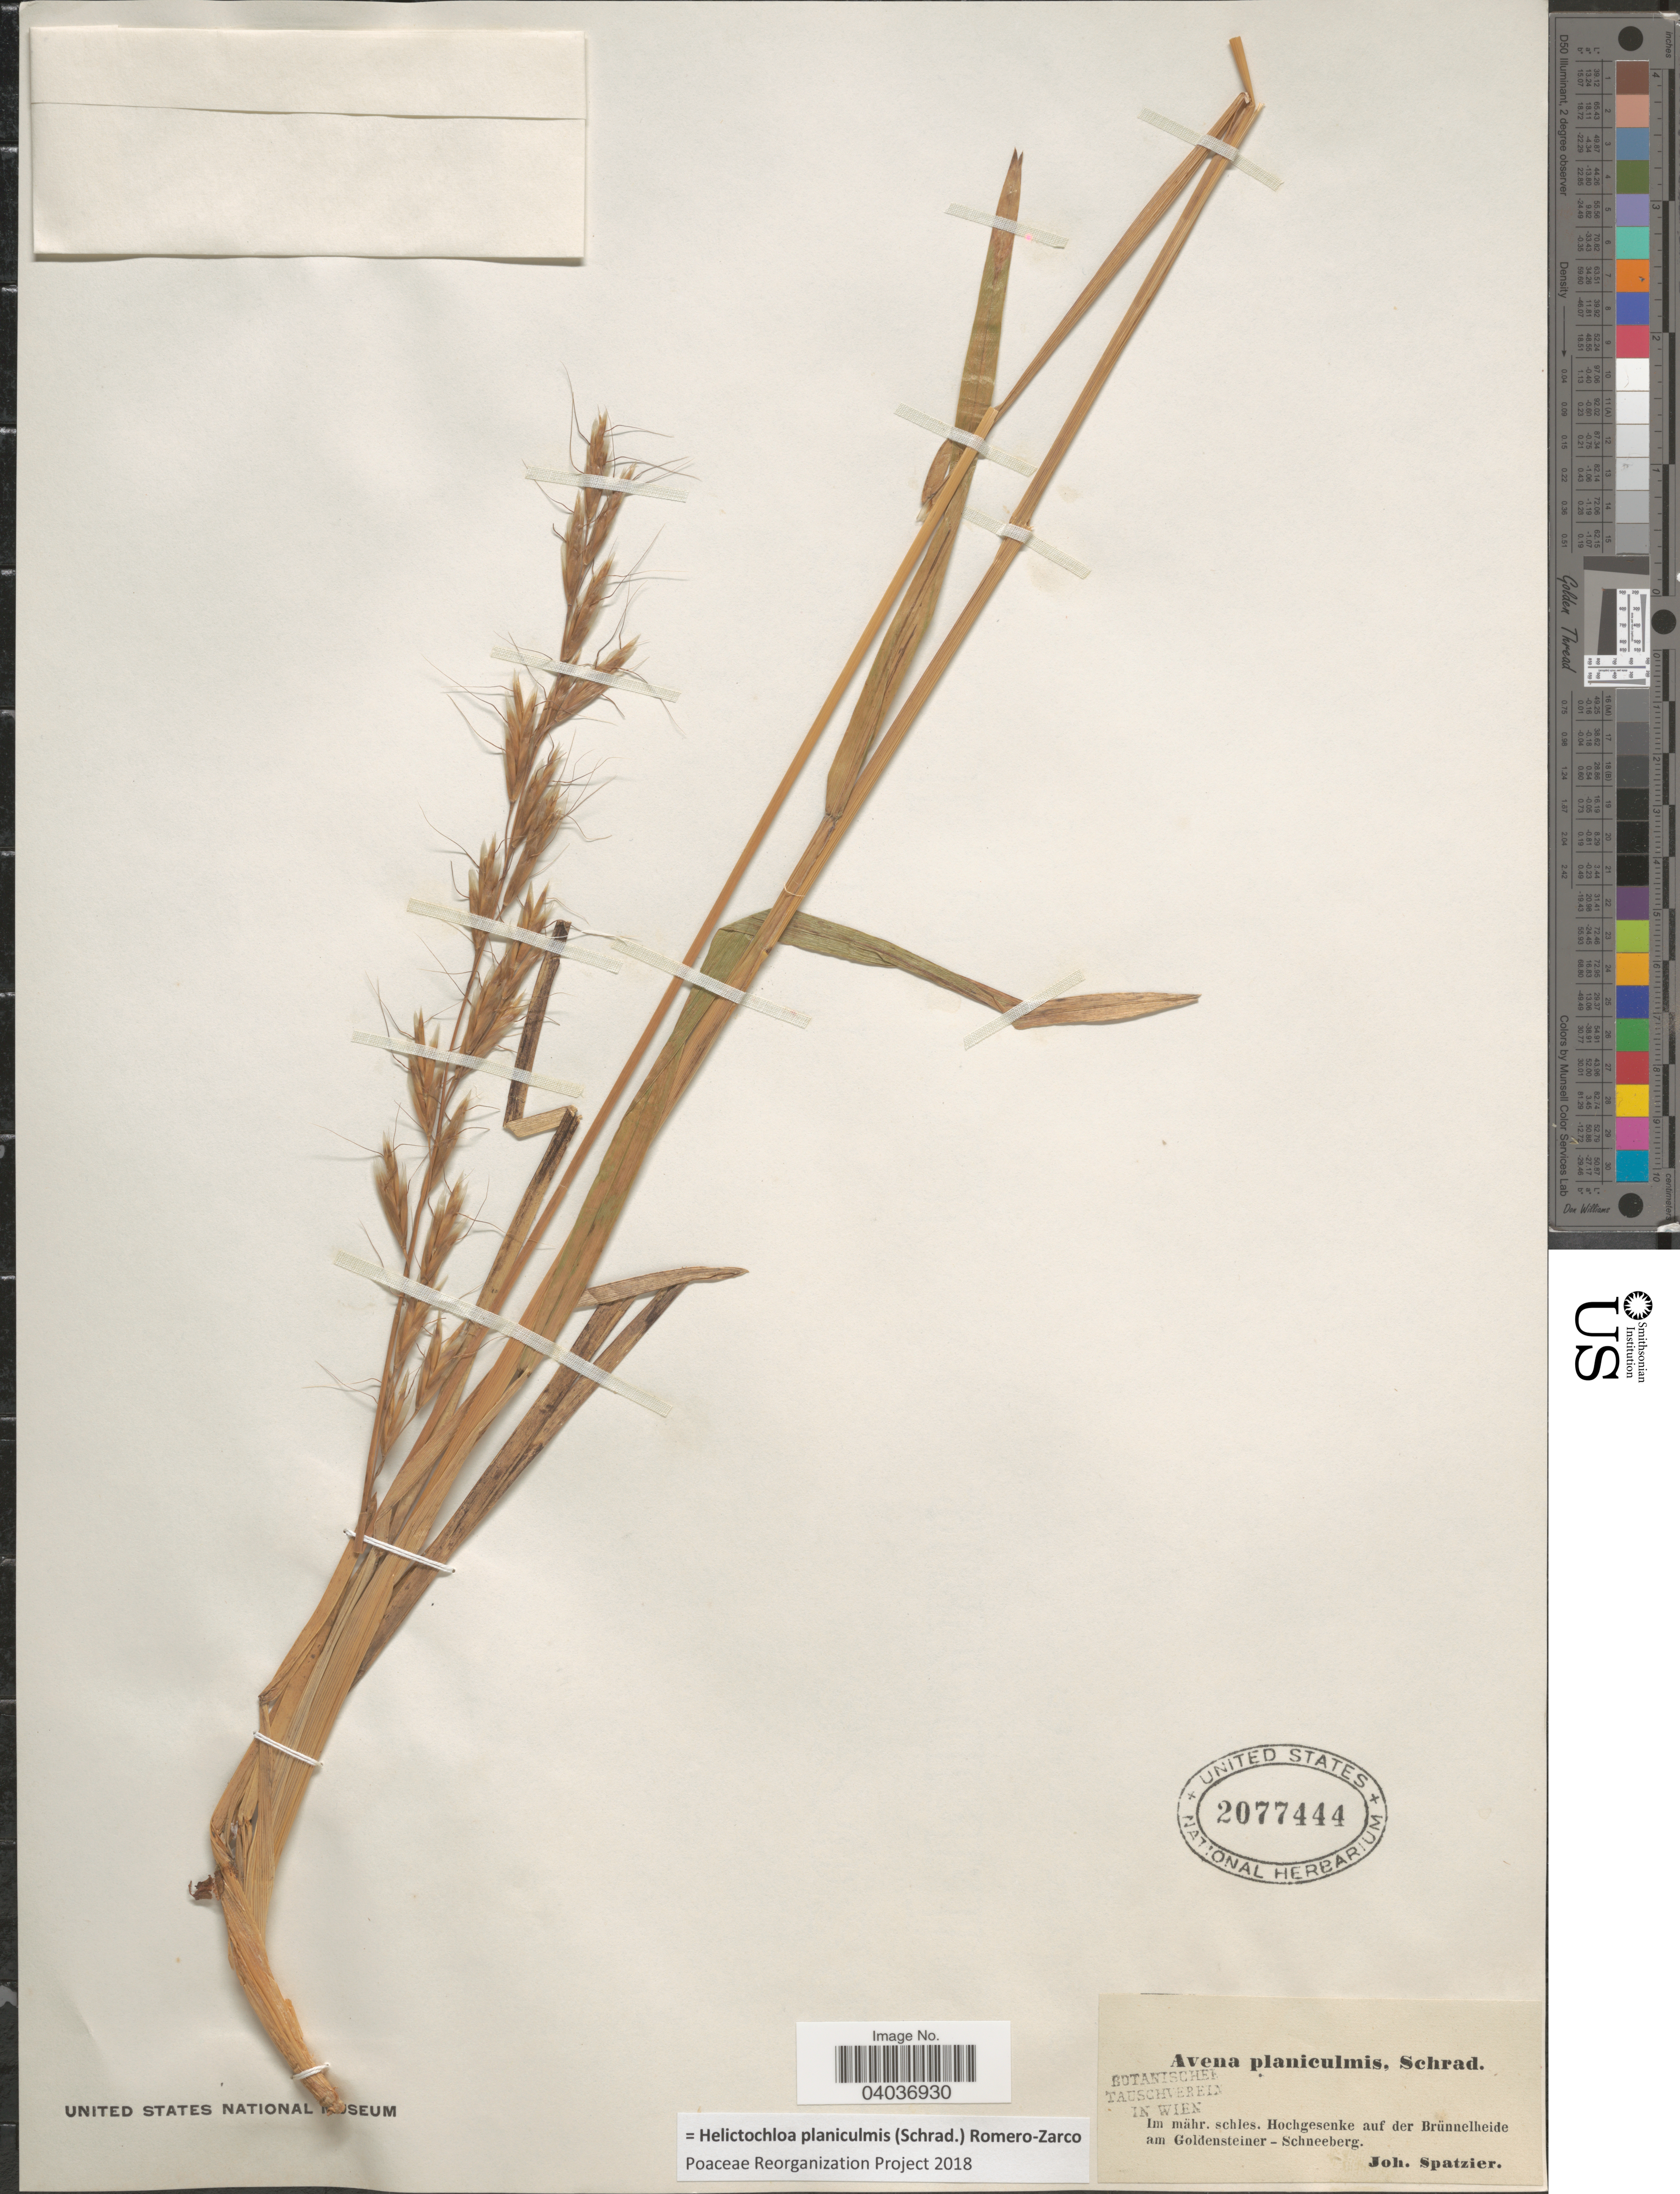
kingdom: Plantae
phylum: Tracheophyta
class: Liliopsida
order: Poales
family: Poaceae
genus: Helictochloa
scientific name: Helictochloa planiculmis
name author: (Schrad.) Romero Zarco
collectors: J. Spatzier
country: Czechia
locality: Im mähr. schles. Hochgesenke auf der Brünnelheide am Goldensteiner-Schneeberg.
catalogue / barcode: US 2077444